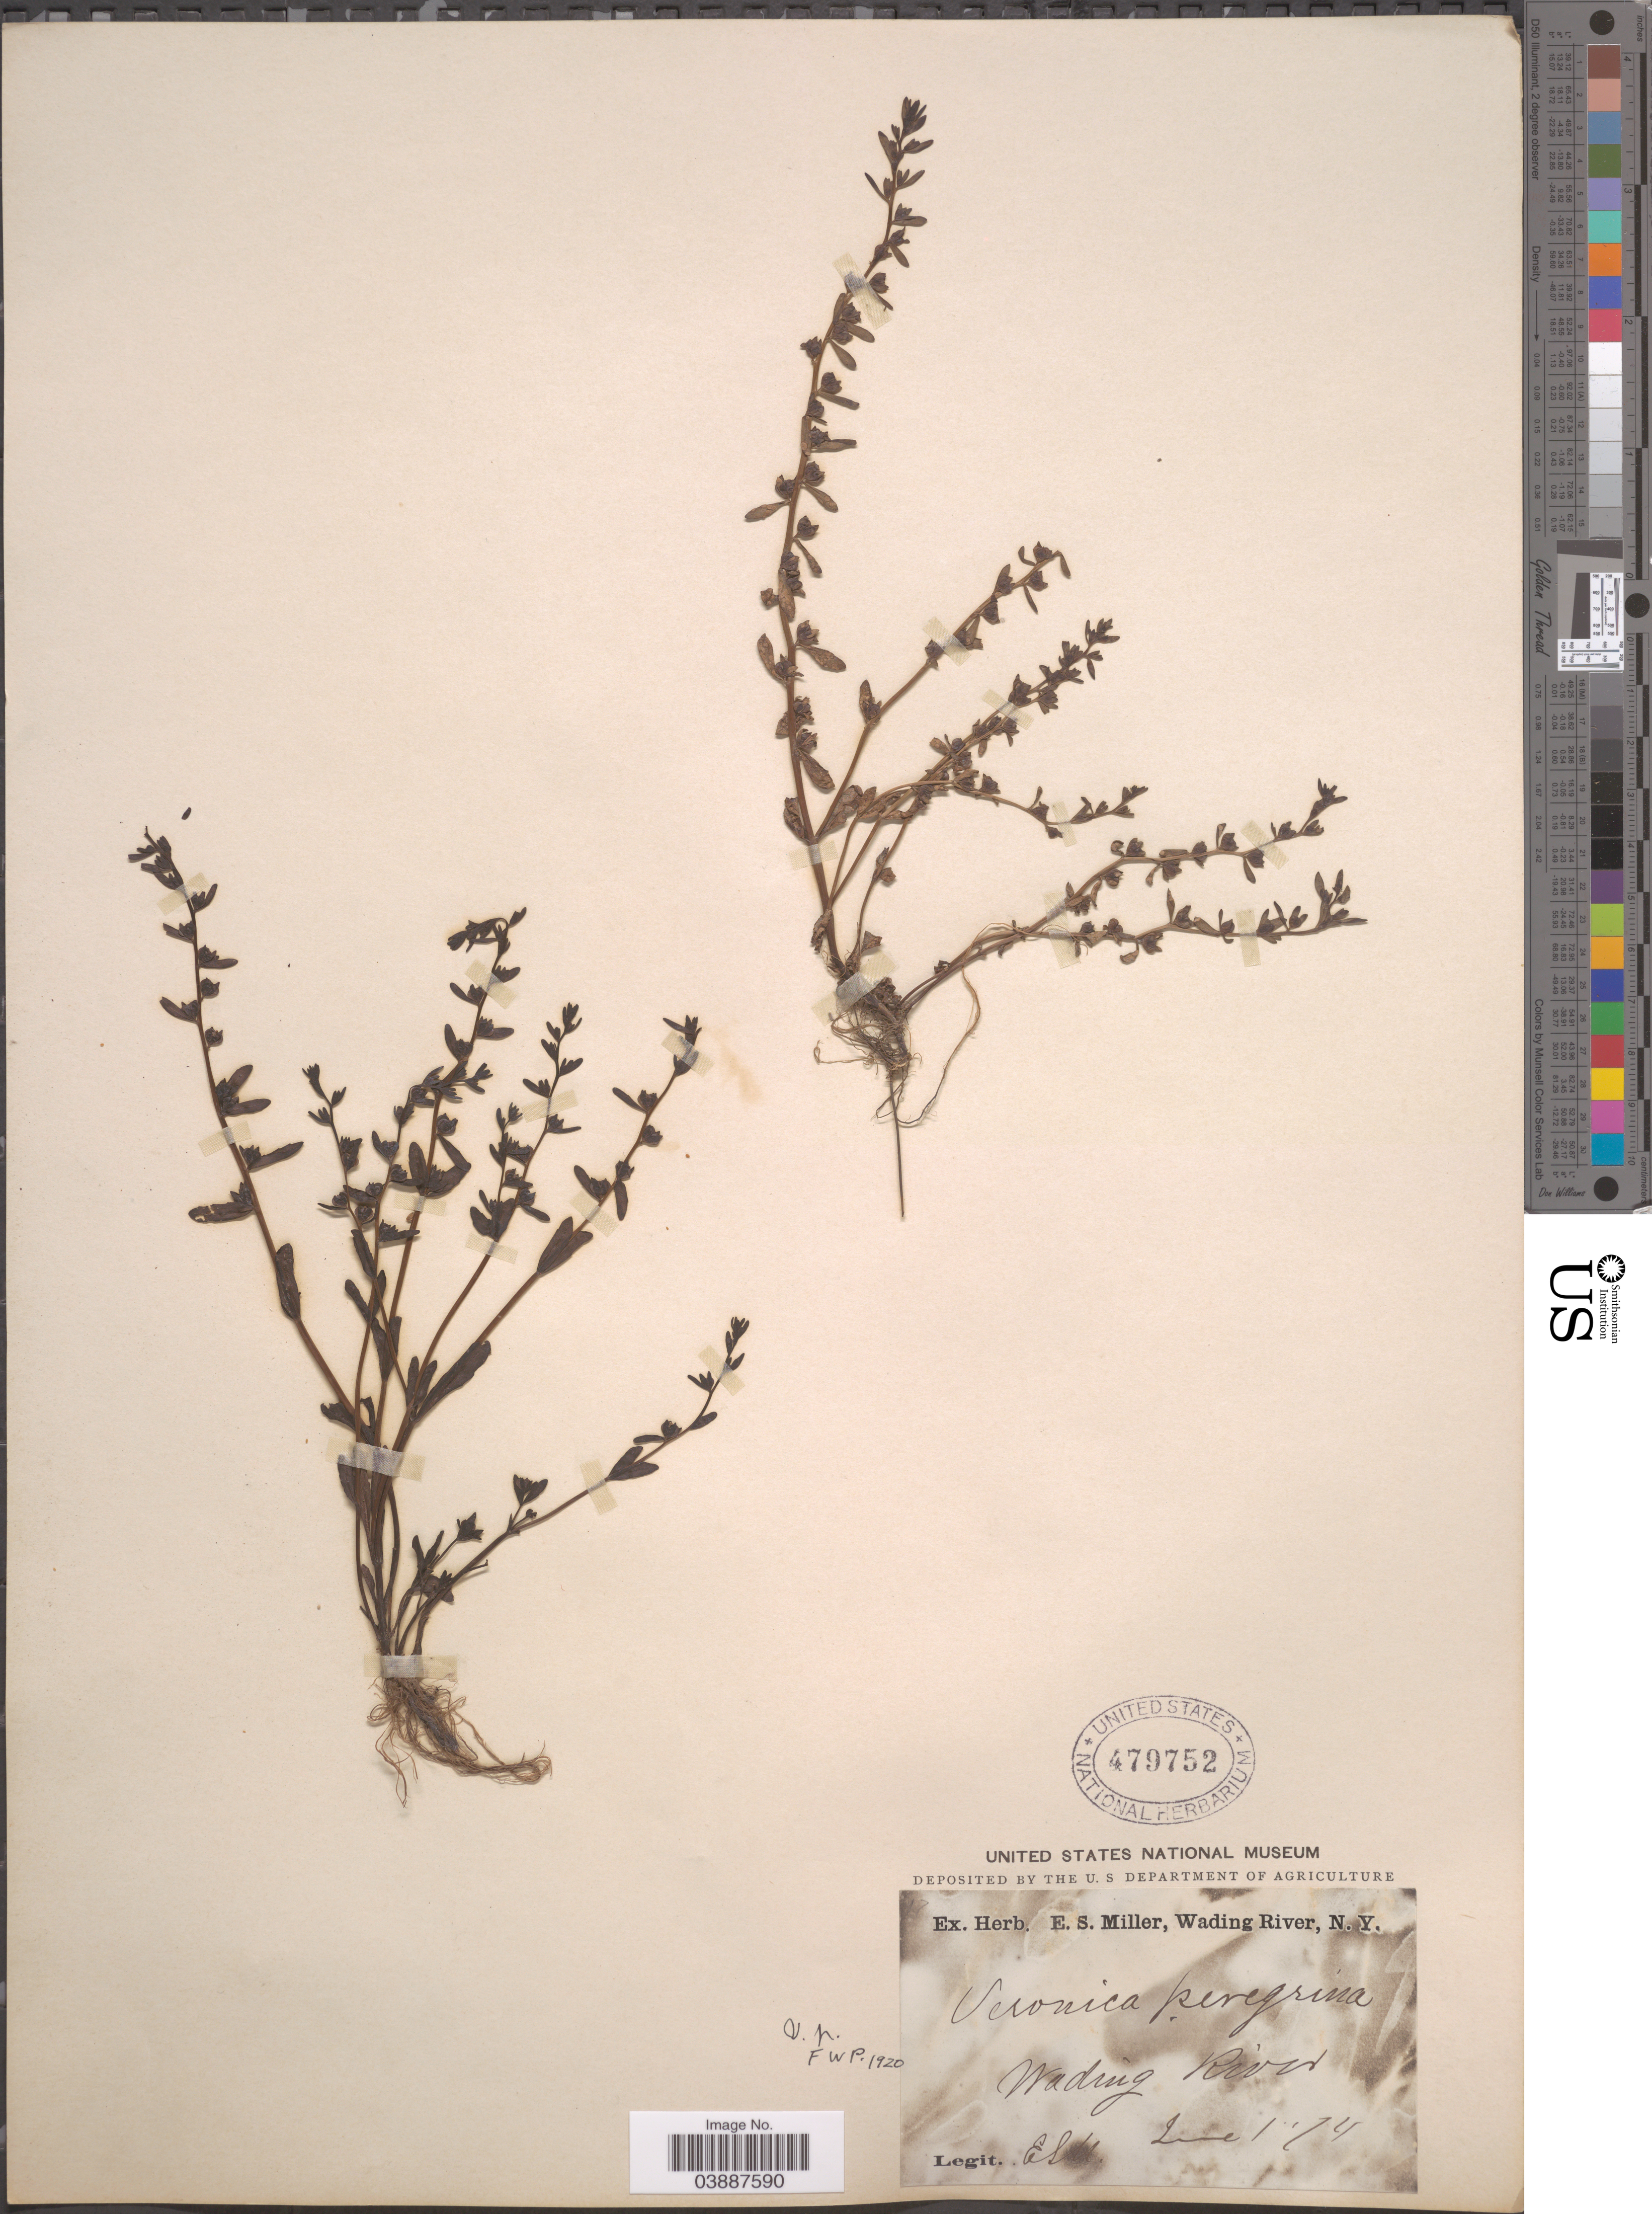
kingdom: Plantae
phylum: Tracheophyta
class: Magnoliopsida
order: Lamiales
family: Plantaginaceae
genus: Veronica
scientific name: Veronica peregrina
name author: L.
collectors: E. S. Miller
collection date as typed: Transcribed d/m/y: 1/6/74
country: United States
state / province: New York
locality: Wading River.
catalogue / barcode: US 479752